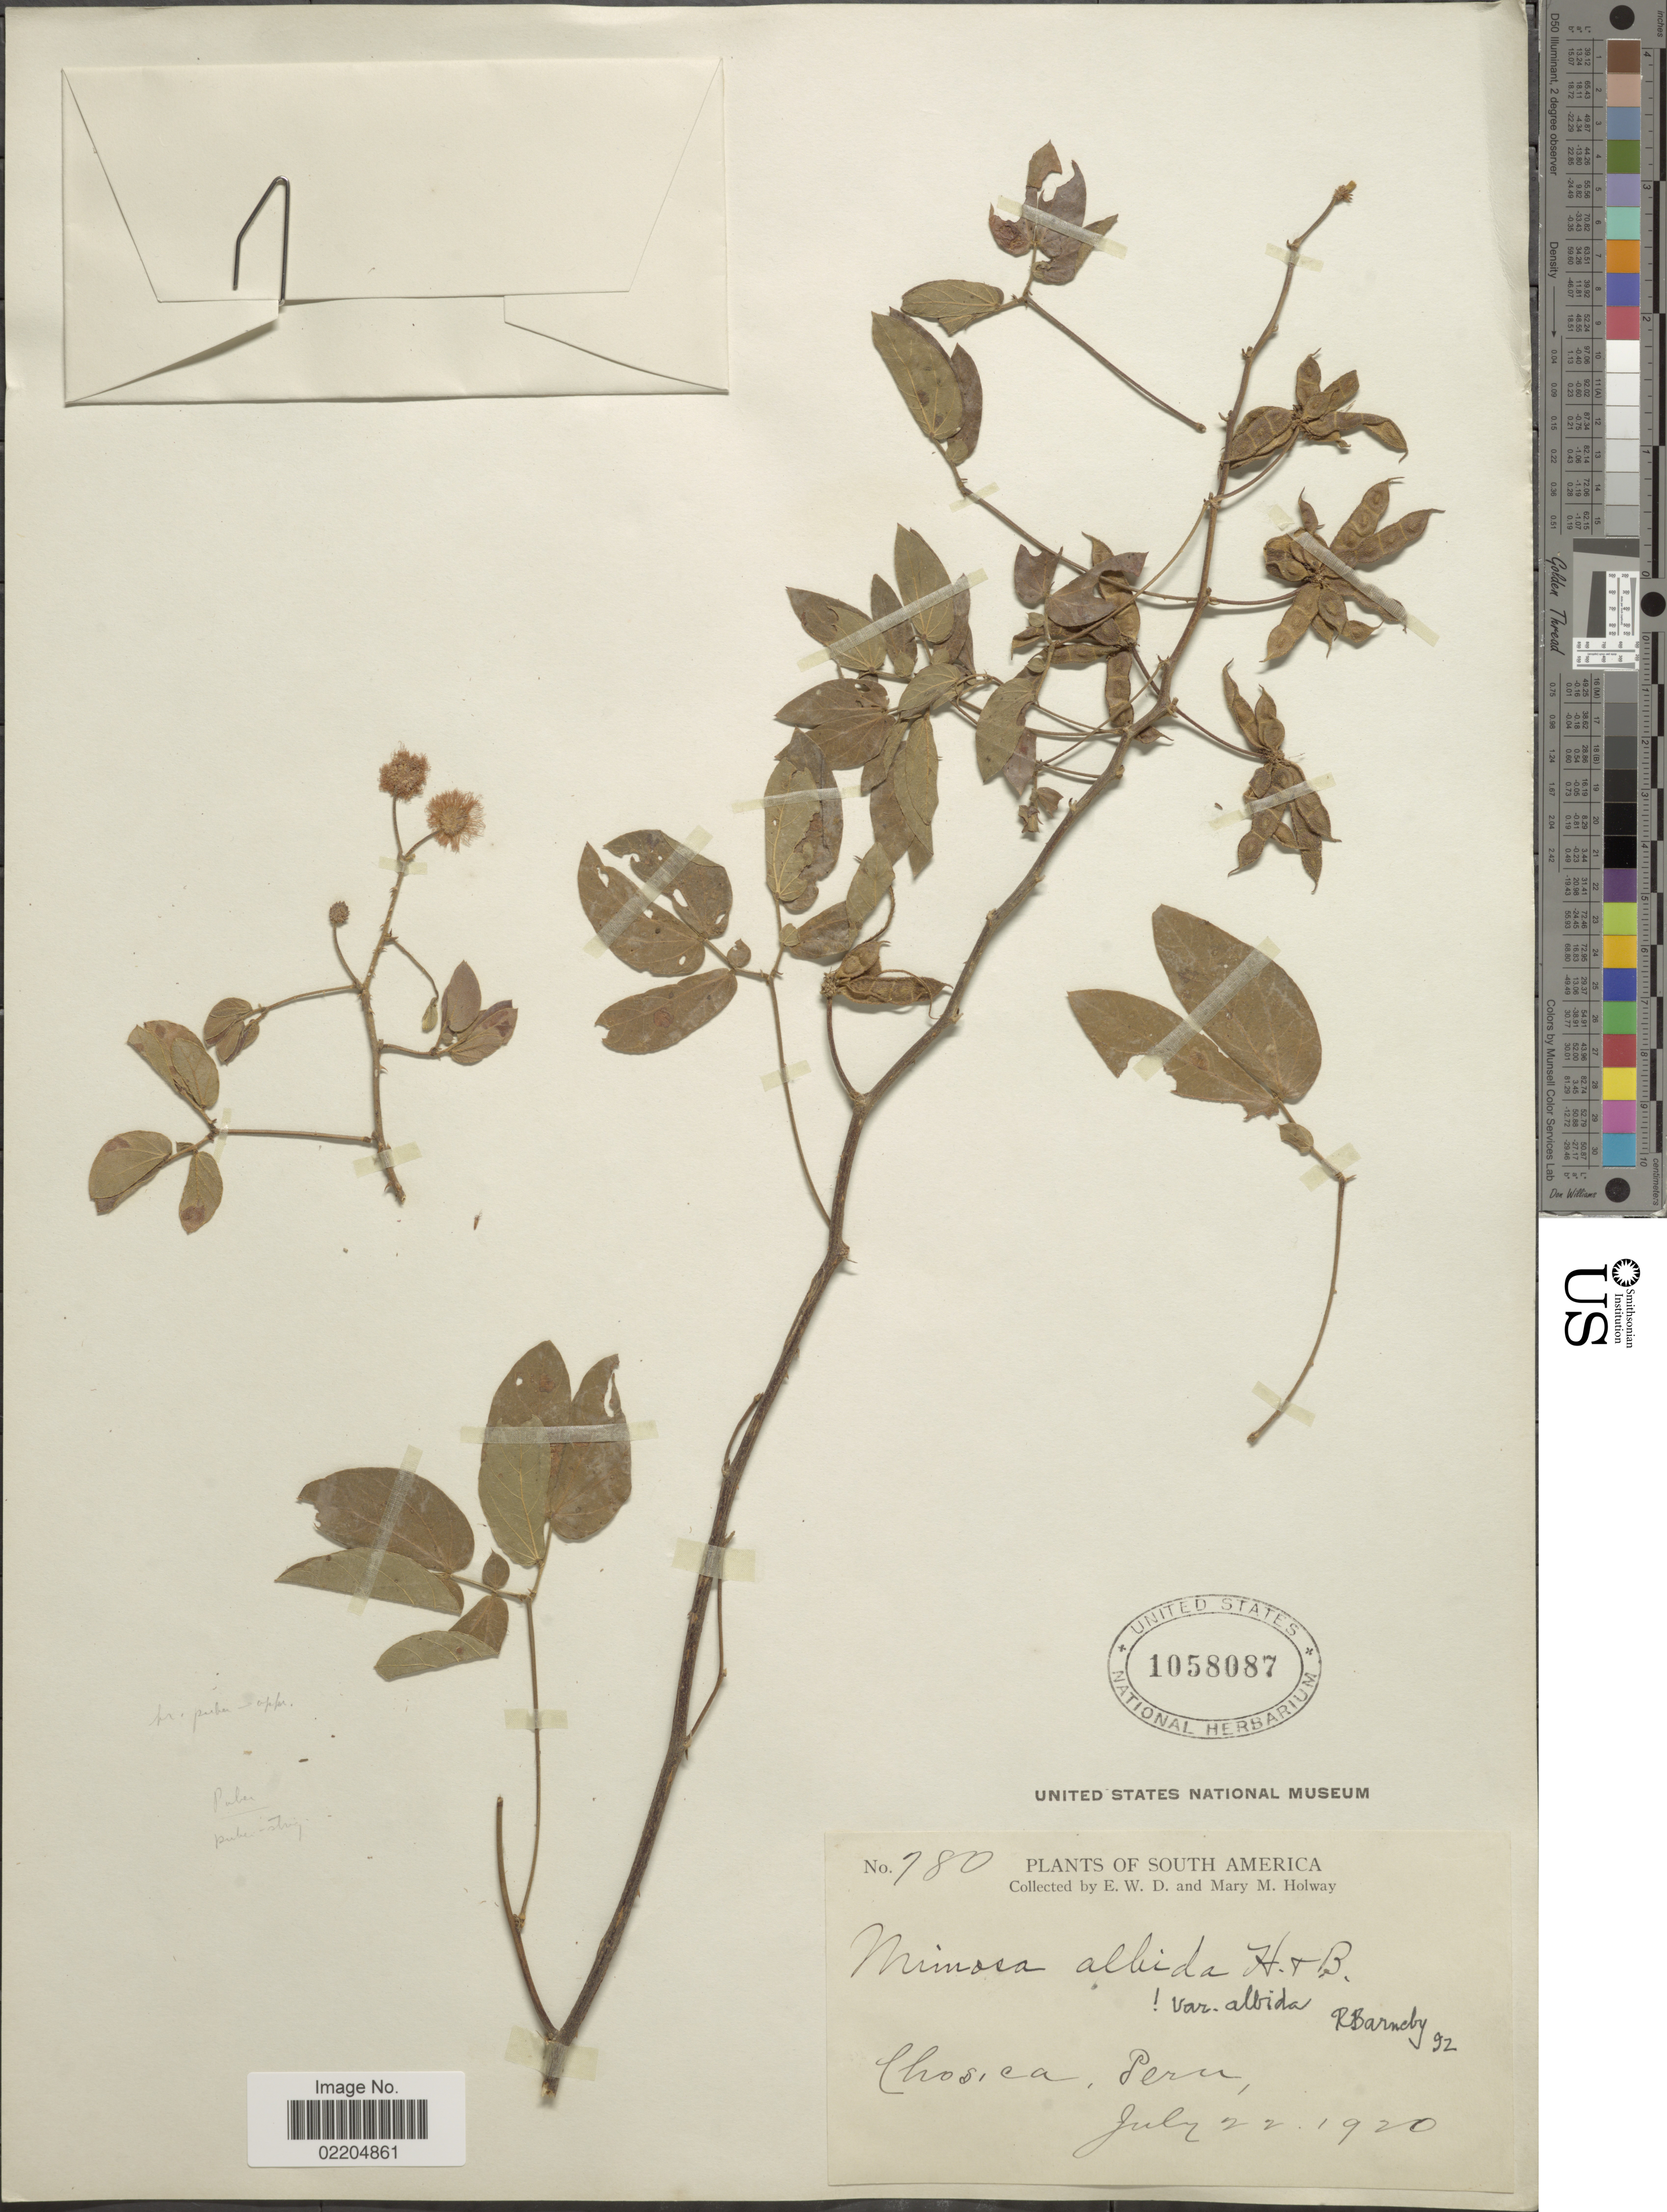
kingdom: Plantae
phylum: Tracheophyta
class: Magnoliopsida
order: Fabales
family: Fabaceae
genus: Mimosa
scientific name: Mimosa albida var. albida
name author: Humb. & Bonpl. ex Willd.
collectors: E. W. D. Holway & M. M. Holway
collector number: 780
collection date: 1920-07-22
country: Peru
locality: Chosica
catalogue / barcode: US 1058087